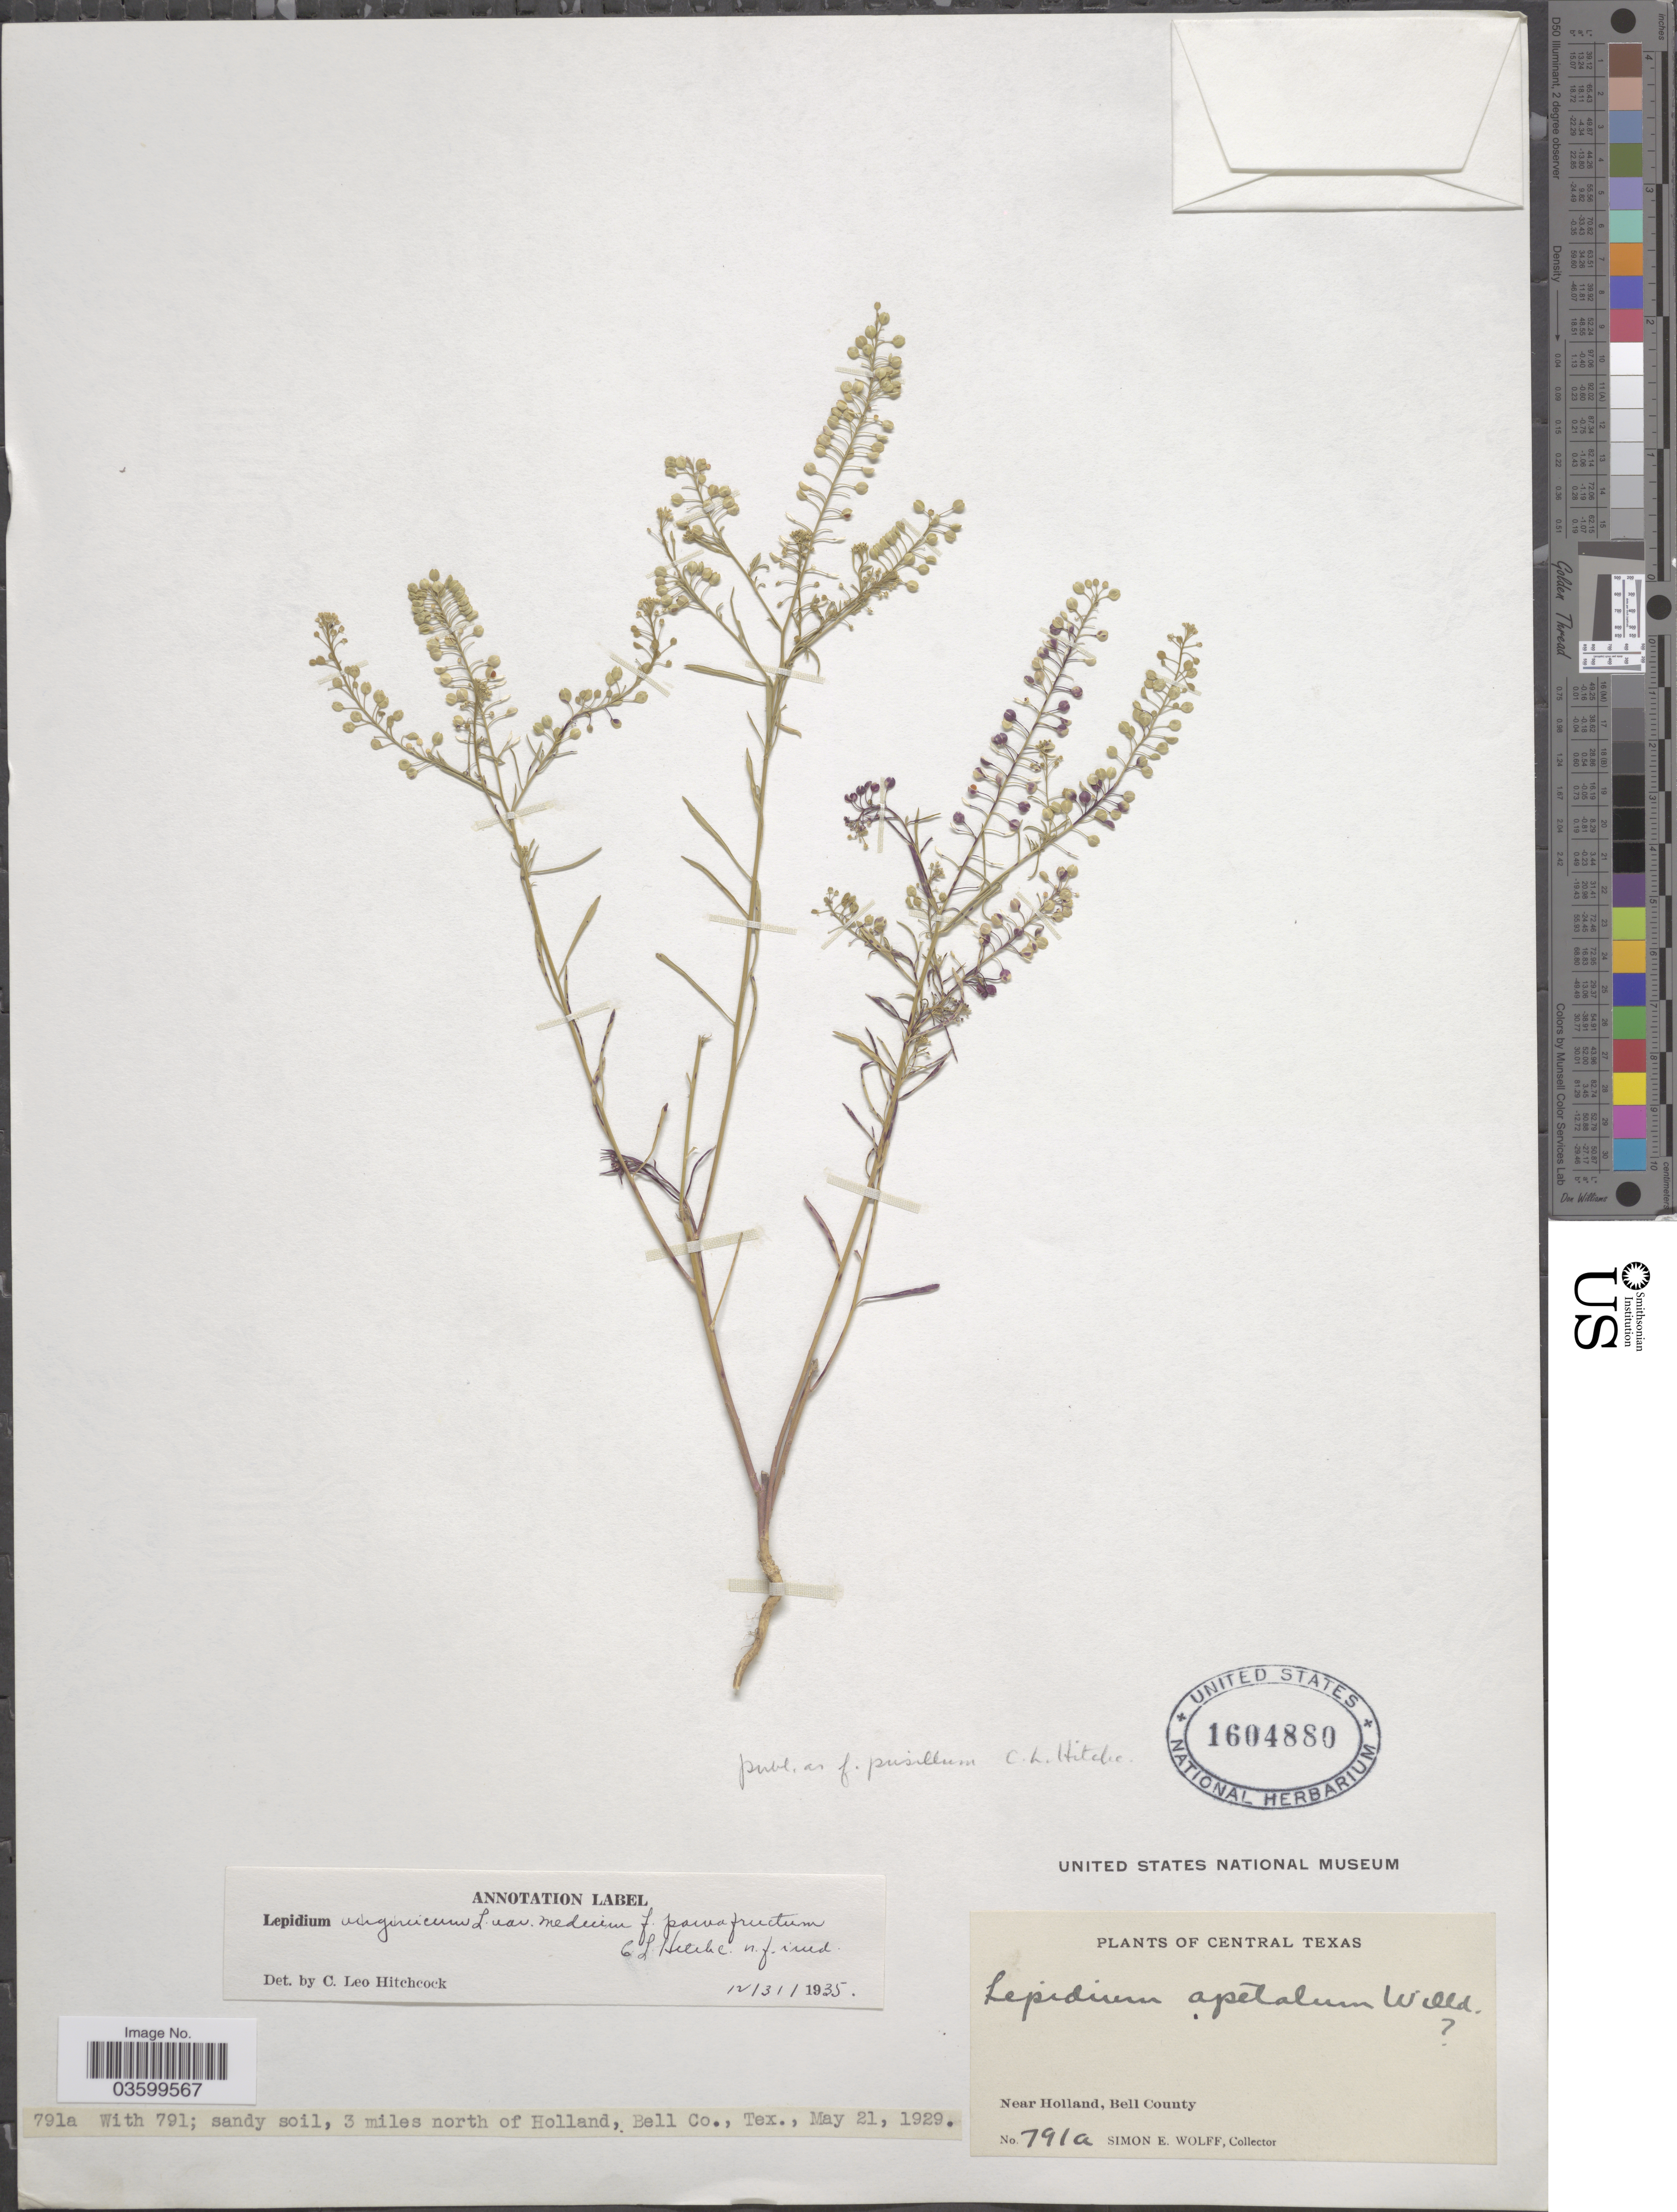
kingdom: Plantae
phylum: Tracheophyta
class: Magnoliopsida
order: Brassicales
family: Brassicaceae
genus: Lepidium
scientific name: Lepidium virginicum f. pusillum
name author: C.L. Hitchc.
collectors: S. E. Wolff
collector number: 791a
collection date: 1929-05-21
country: United States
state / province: Texas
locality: Central Texas. Near Holland, Bell County. 3 miles north of Holland.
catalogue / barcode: US 1604880